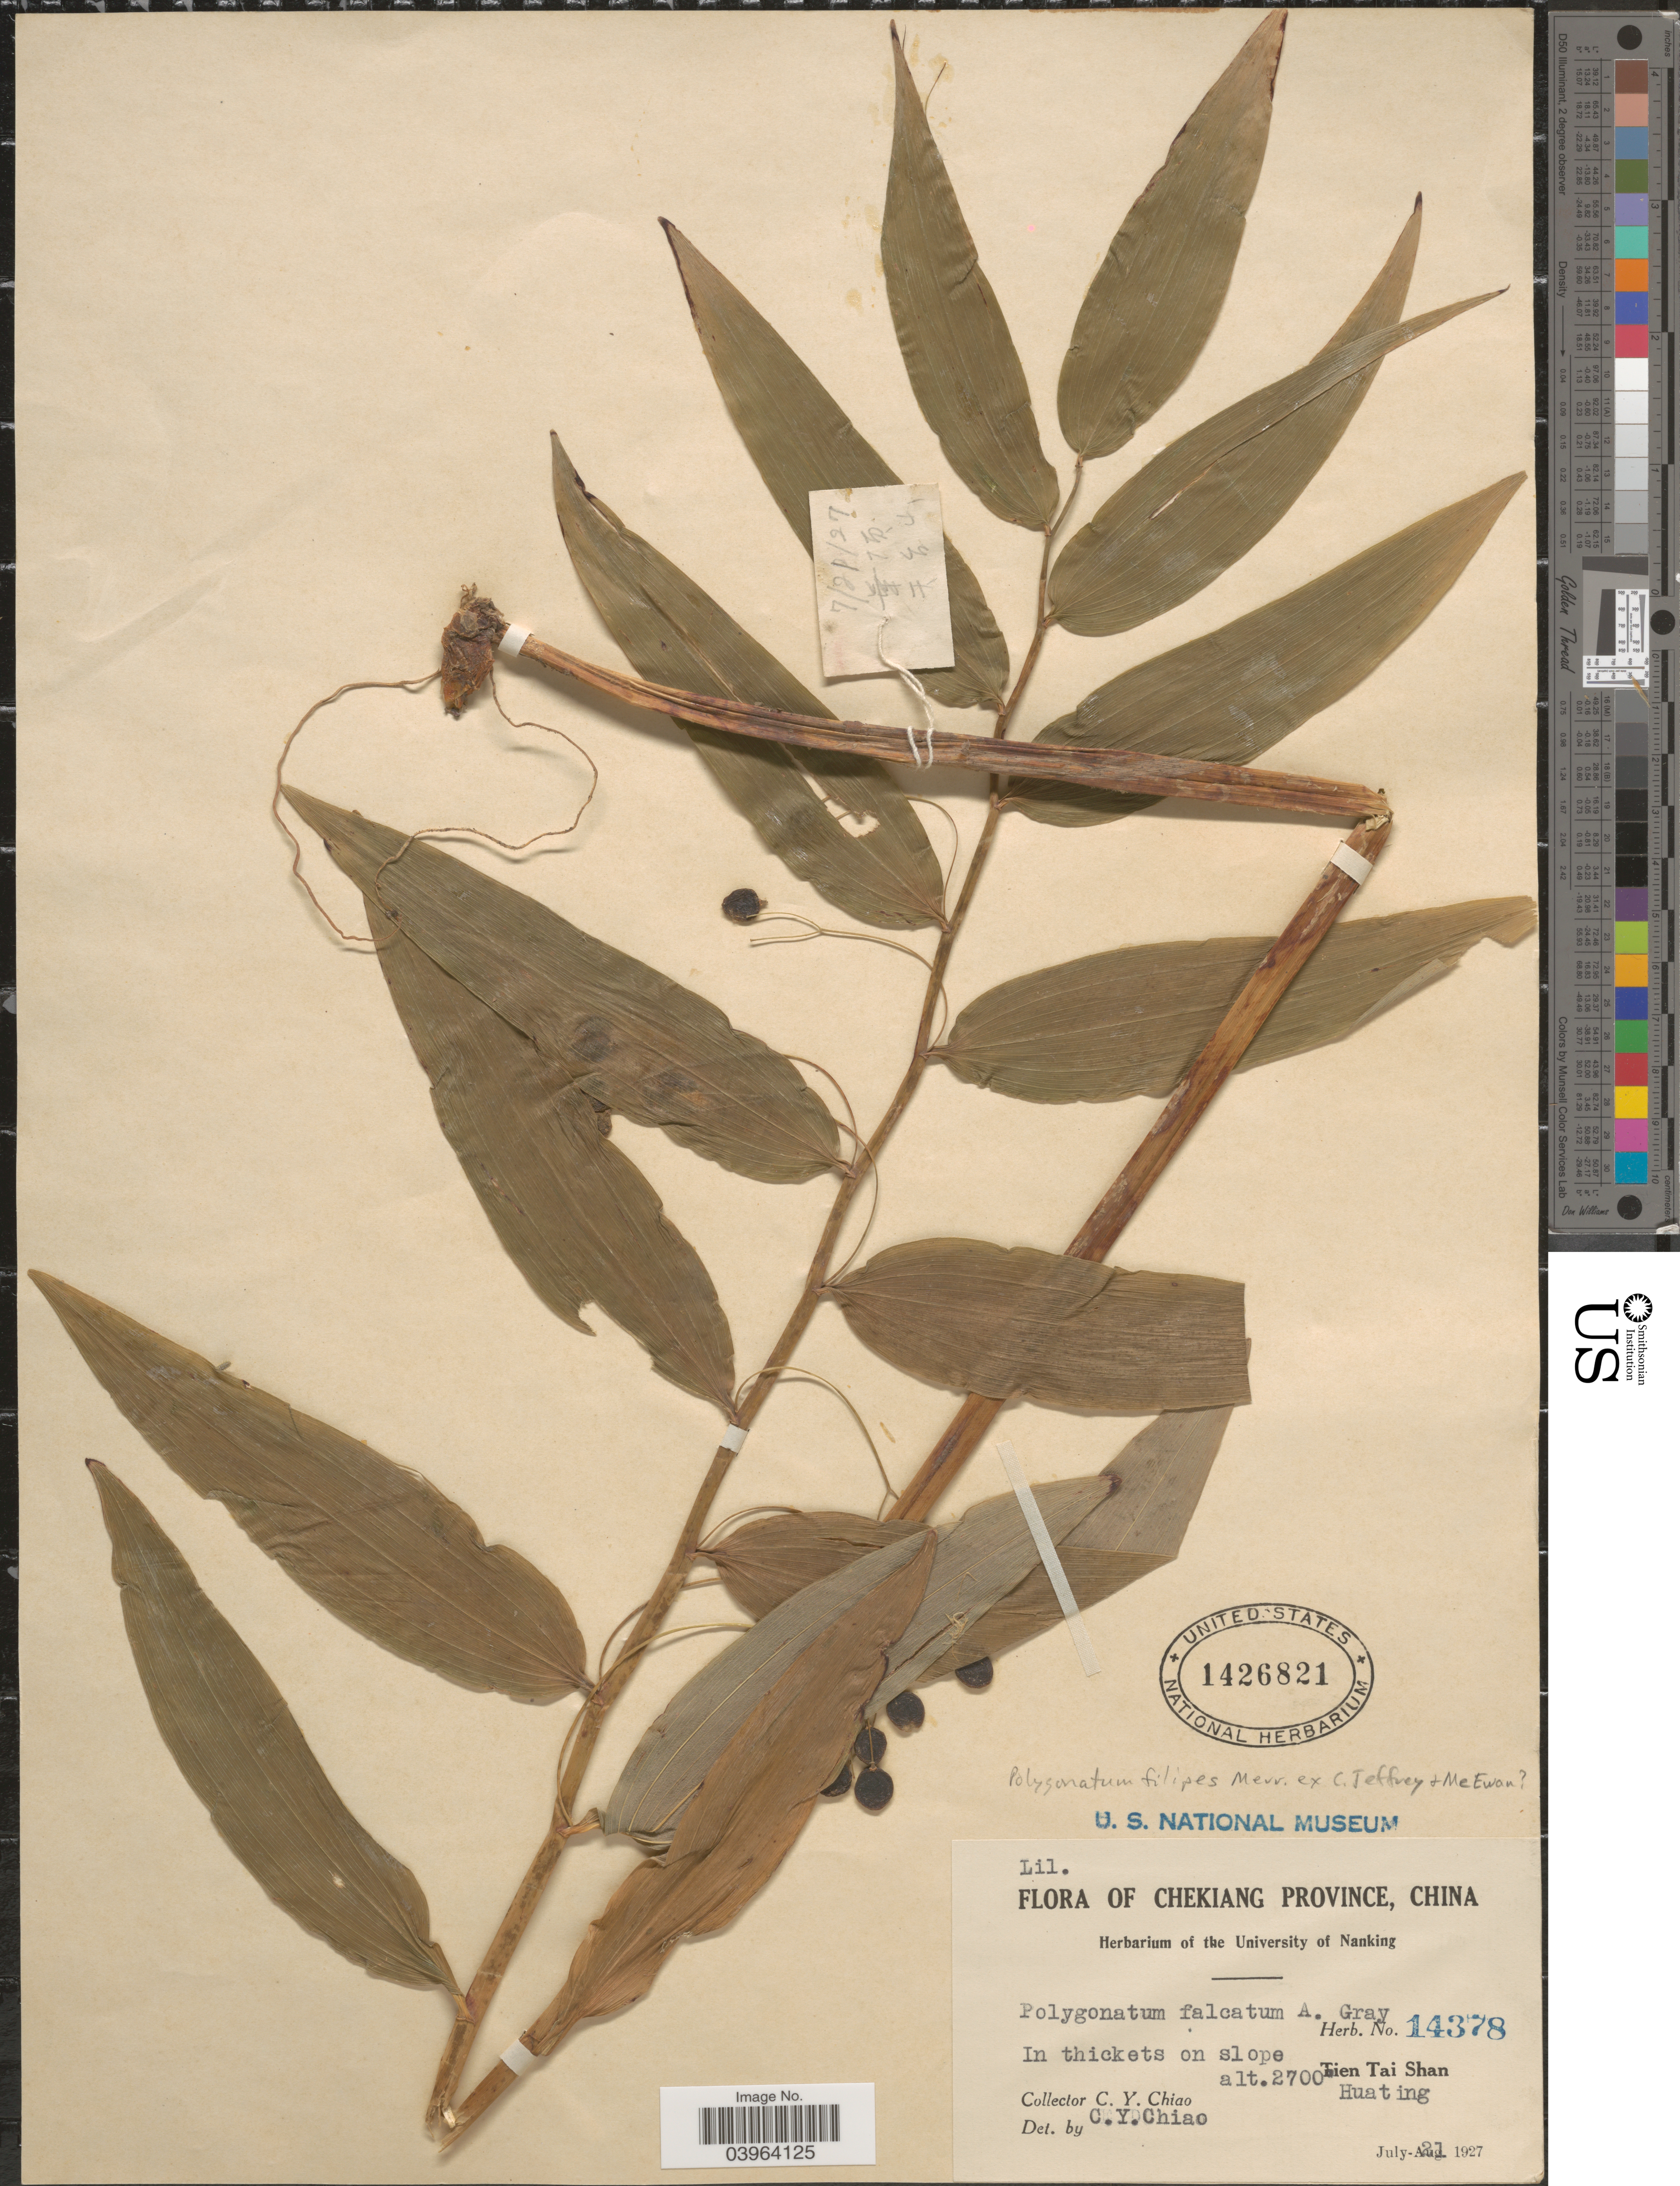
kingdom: Plantae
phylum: Tracheophyta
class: Liliopsida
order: Asparagales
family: Asparagaceae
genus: Polygonatum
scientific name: Polygonatum filipes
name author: Merr. ex C. Jeffrey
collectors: C. Y. Chiao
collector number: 14378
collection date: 1927-07-21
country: China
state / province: Zhejiang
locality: Chekiang Province. Tien Tai Shan. Huating.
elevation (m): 823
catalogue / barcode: US 1426821